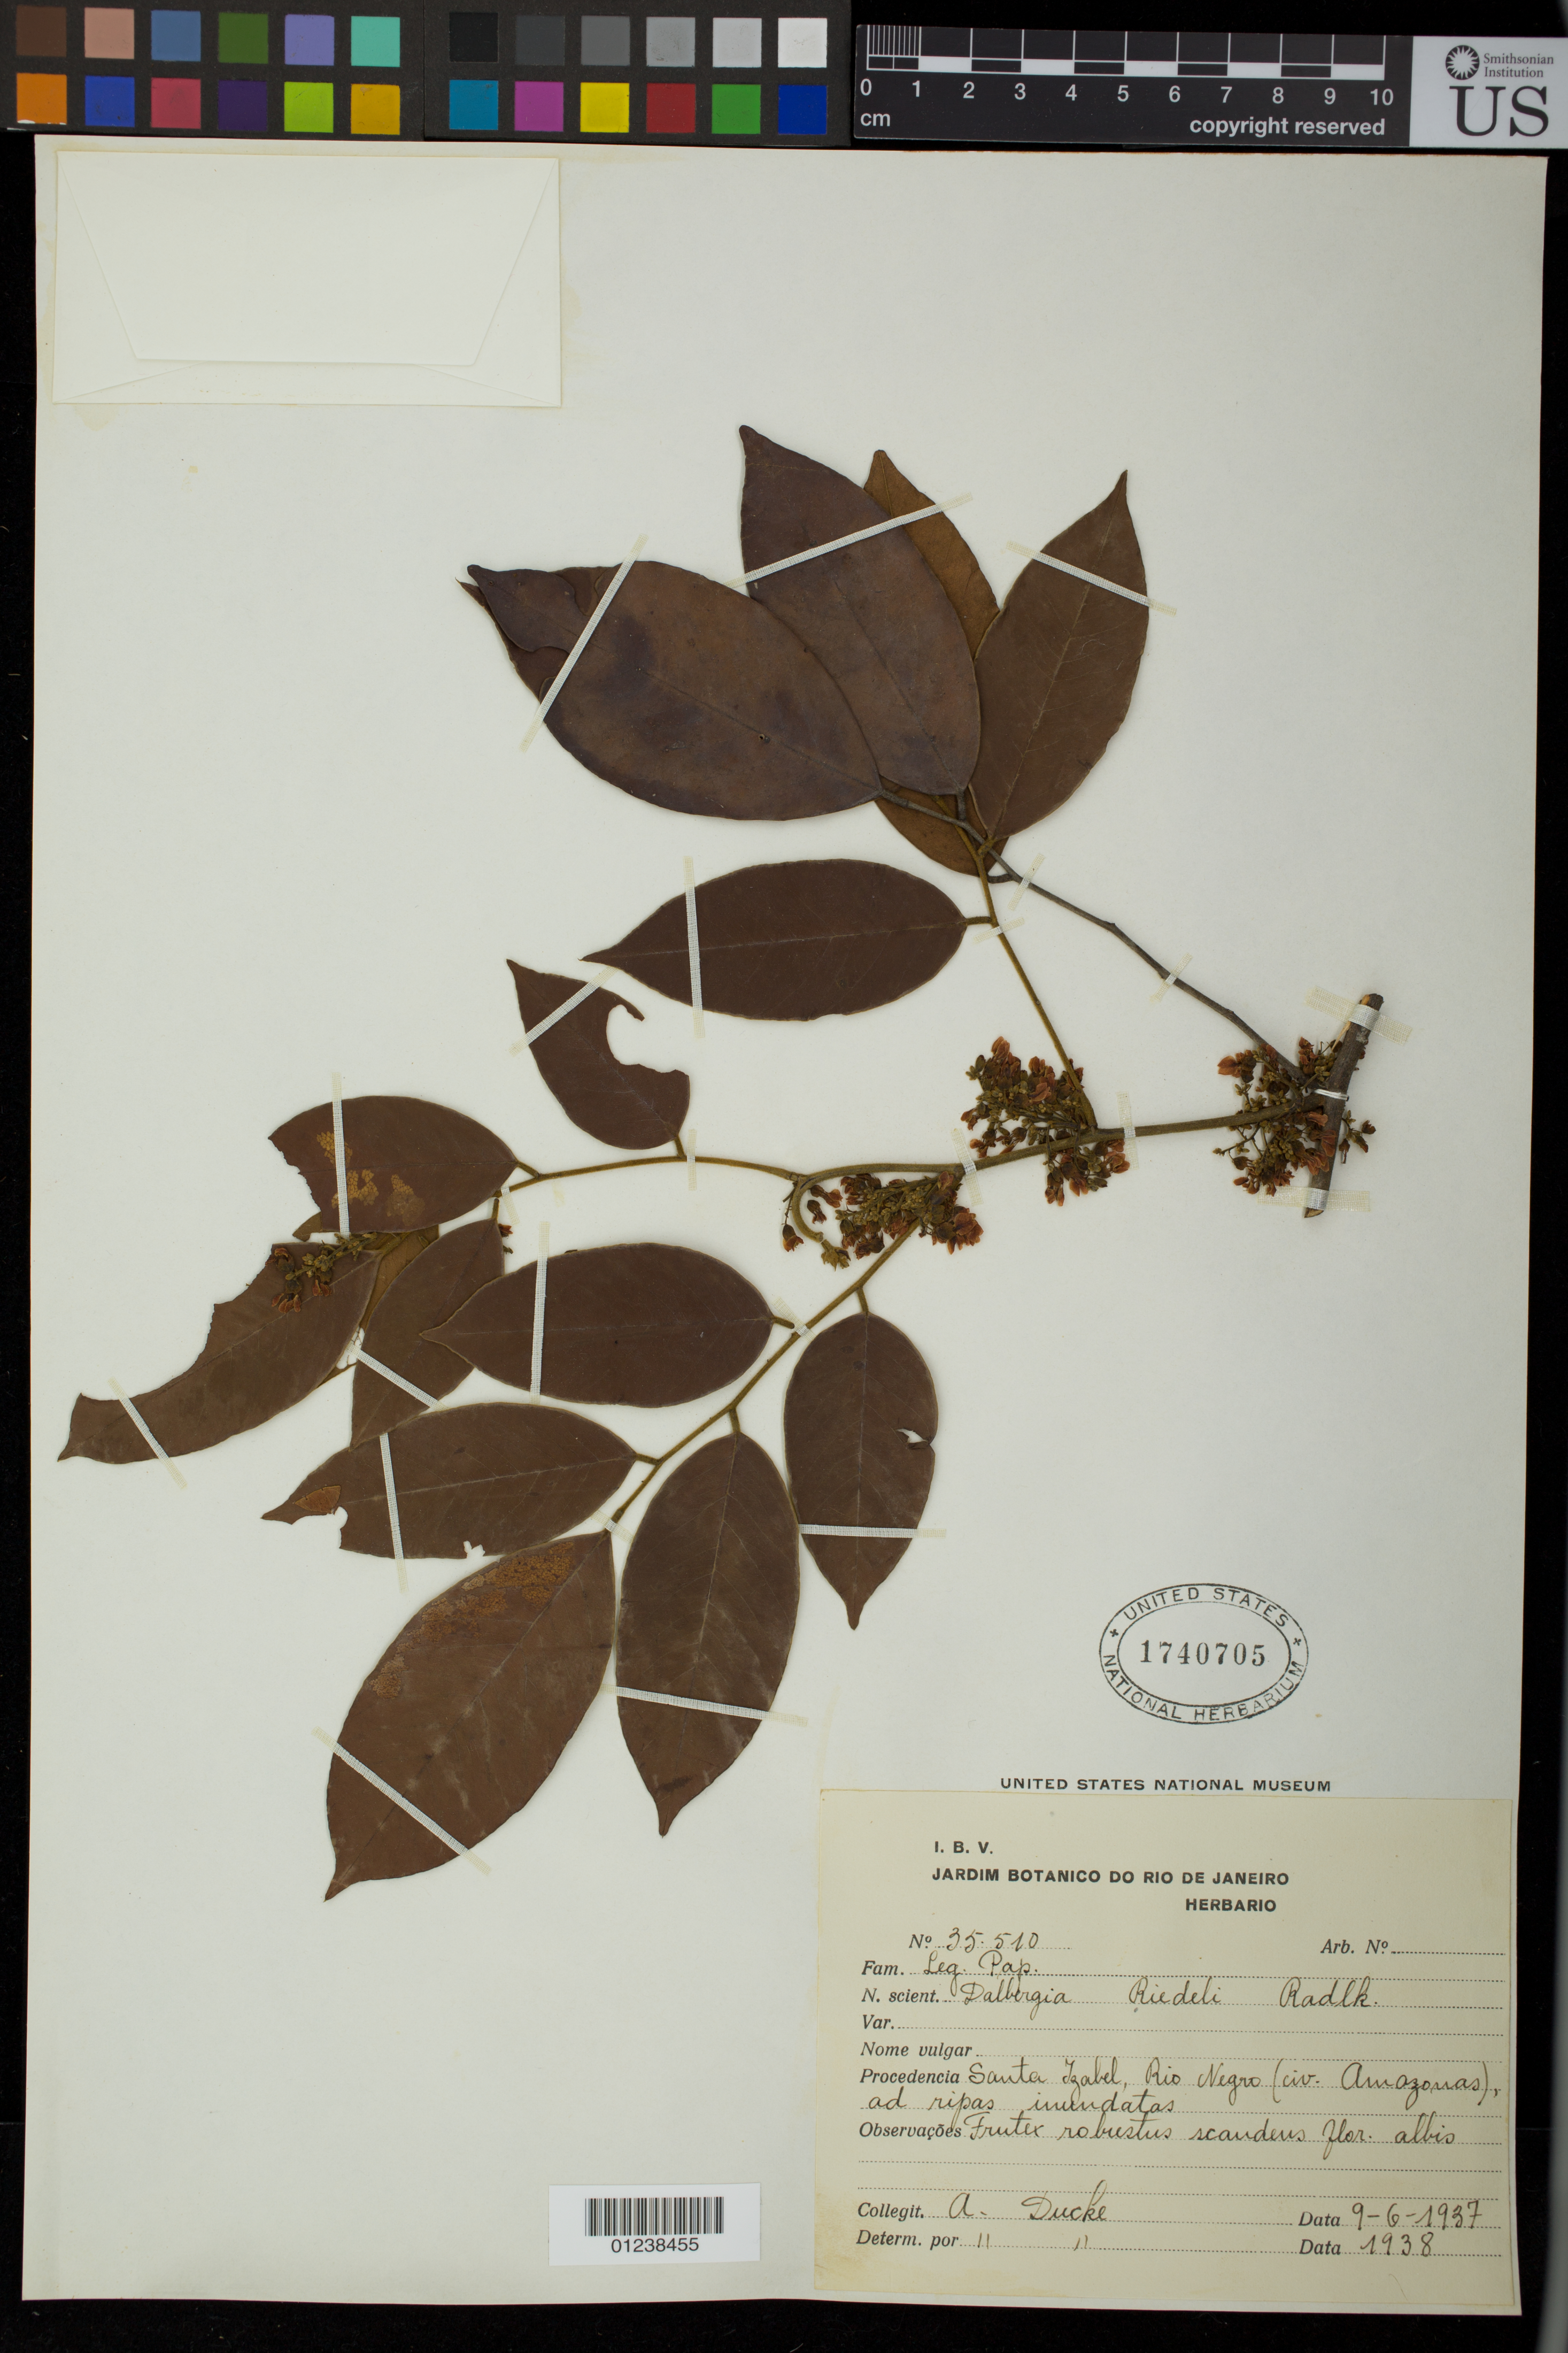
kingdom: Plantae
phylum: Tracheophyta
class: Magnoliopsida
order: Fabales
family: Fabaceae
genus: Dalbergia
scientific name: Dalbergia riedelii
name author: (Benth.) Sandwith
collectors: A. Ducke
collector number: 35.51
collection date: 1937-09-06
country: Brazil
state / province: Amazonas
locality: Santa Izabel, Rio Negro (civ. Amazonas), ad ripas inundatas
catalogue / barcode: US 1740705